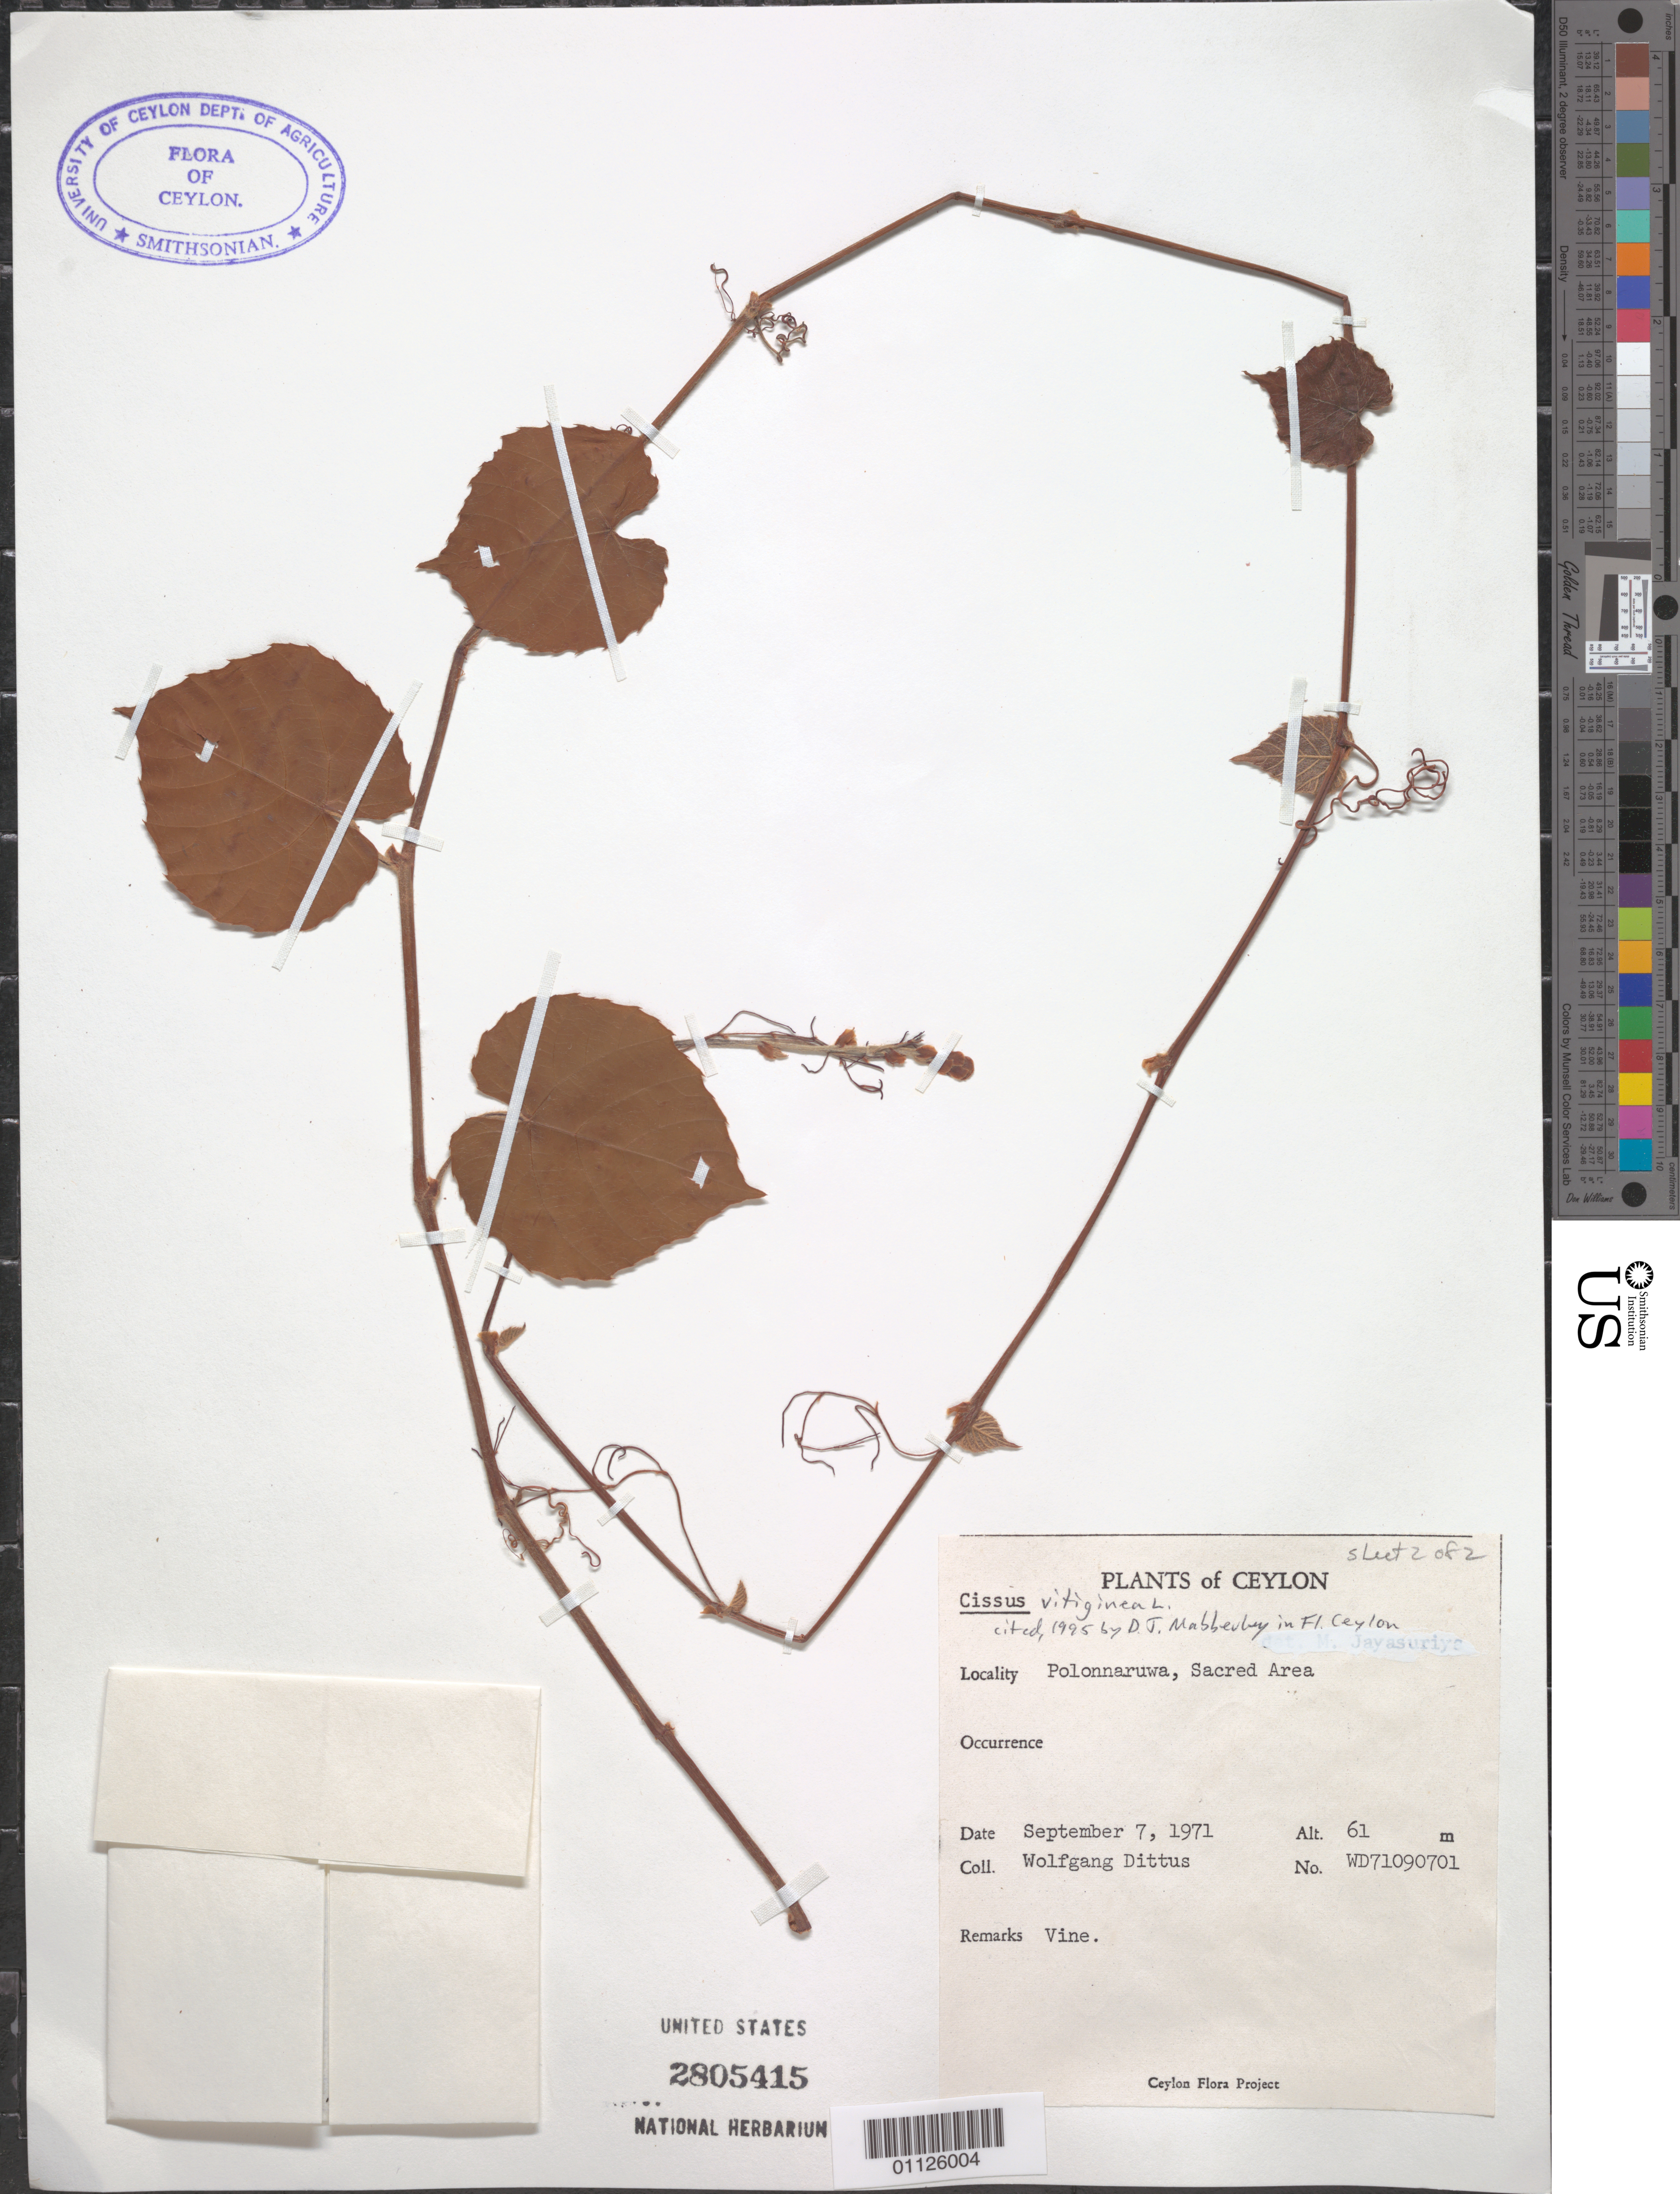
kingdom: Plantae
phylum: Tracheophyta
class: Magnoliopsida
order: Vitales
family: Vitaceae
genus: Cissus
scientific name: Cissus vitiginea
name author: L.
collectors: W. Dittus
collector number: WD 71090701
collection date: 1971-09-07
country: Sri Lanka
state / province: North Central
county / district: Polonnaruwa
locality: Sacred Area.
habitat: Vine.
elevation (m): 61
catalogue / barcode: US 2805415